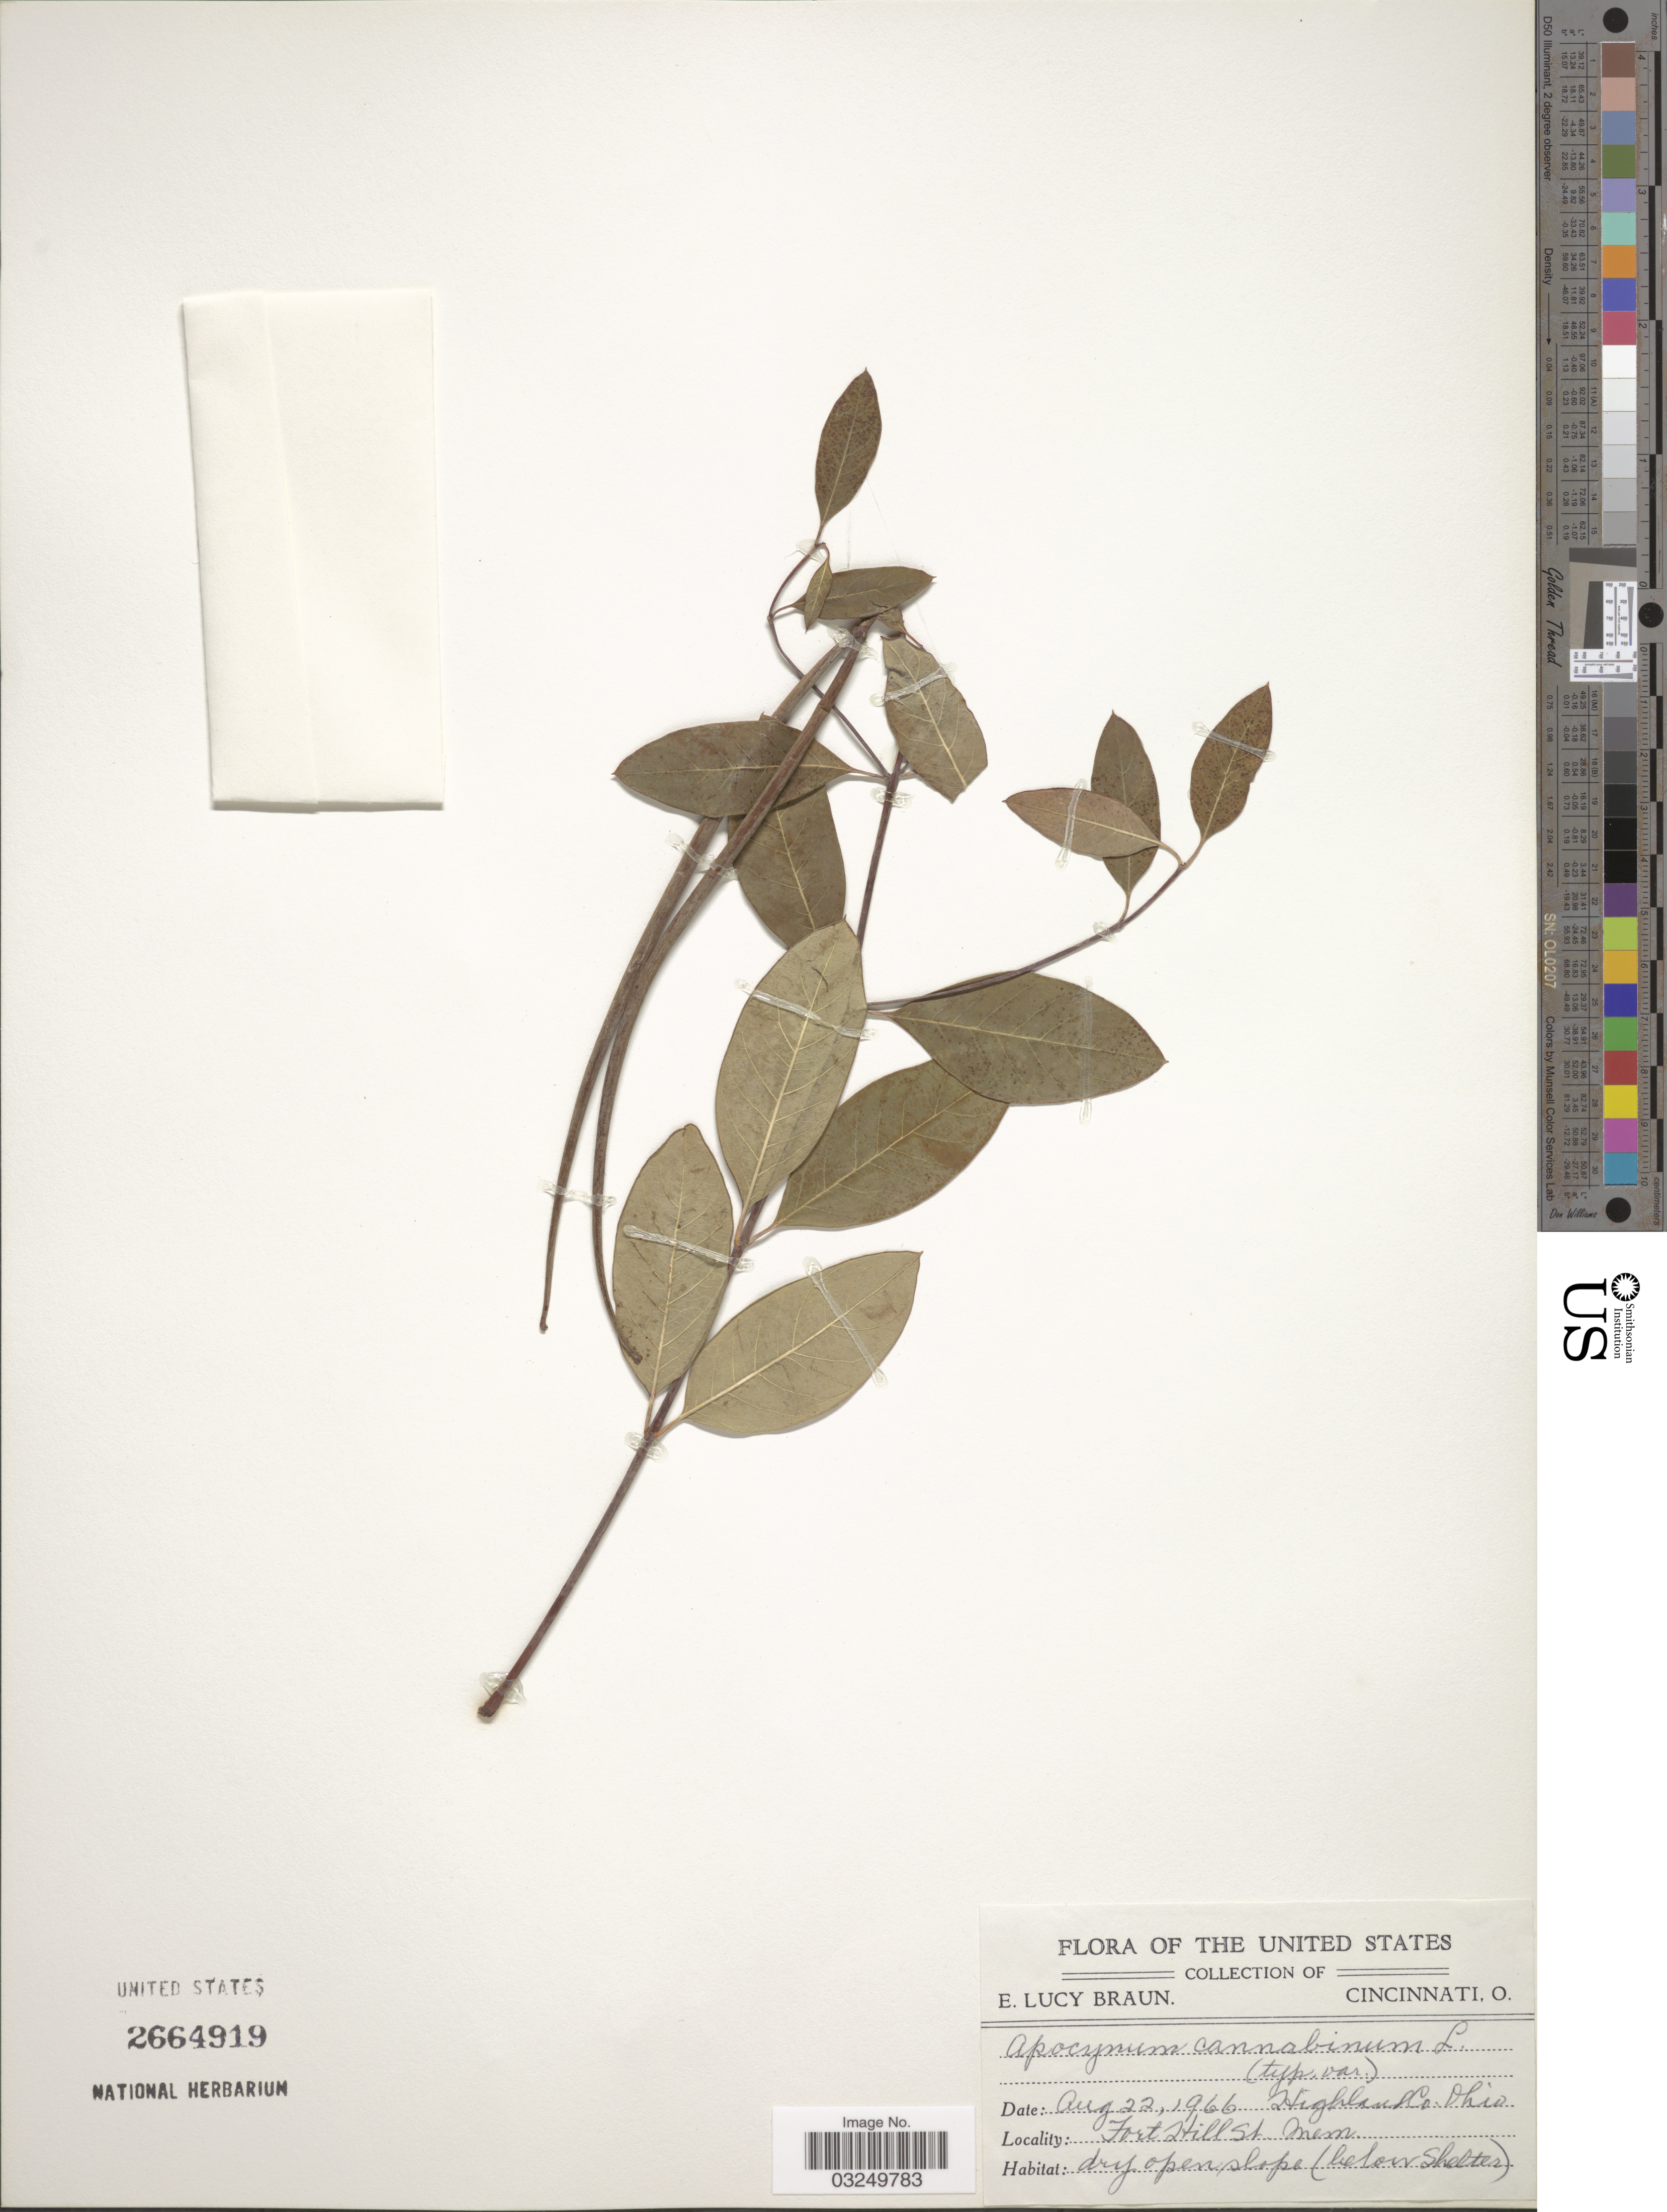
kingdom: Plantae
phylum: Tracheophyta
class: Magnoliopsida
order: Gentianales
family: Apocynaceae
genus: Apocynum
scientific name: Apocynum cannabinum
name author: L.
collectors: E. L. Braun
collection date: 1966-08-22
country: United States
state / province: Ohio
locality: Highland Co. Fort Hill St. Mem (below Shelter).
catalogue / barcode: US 2664919